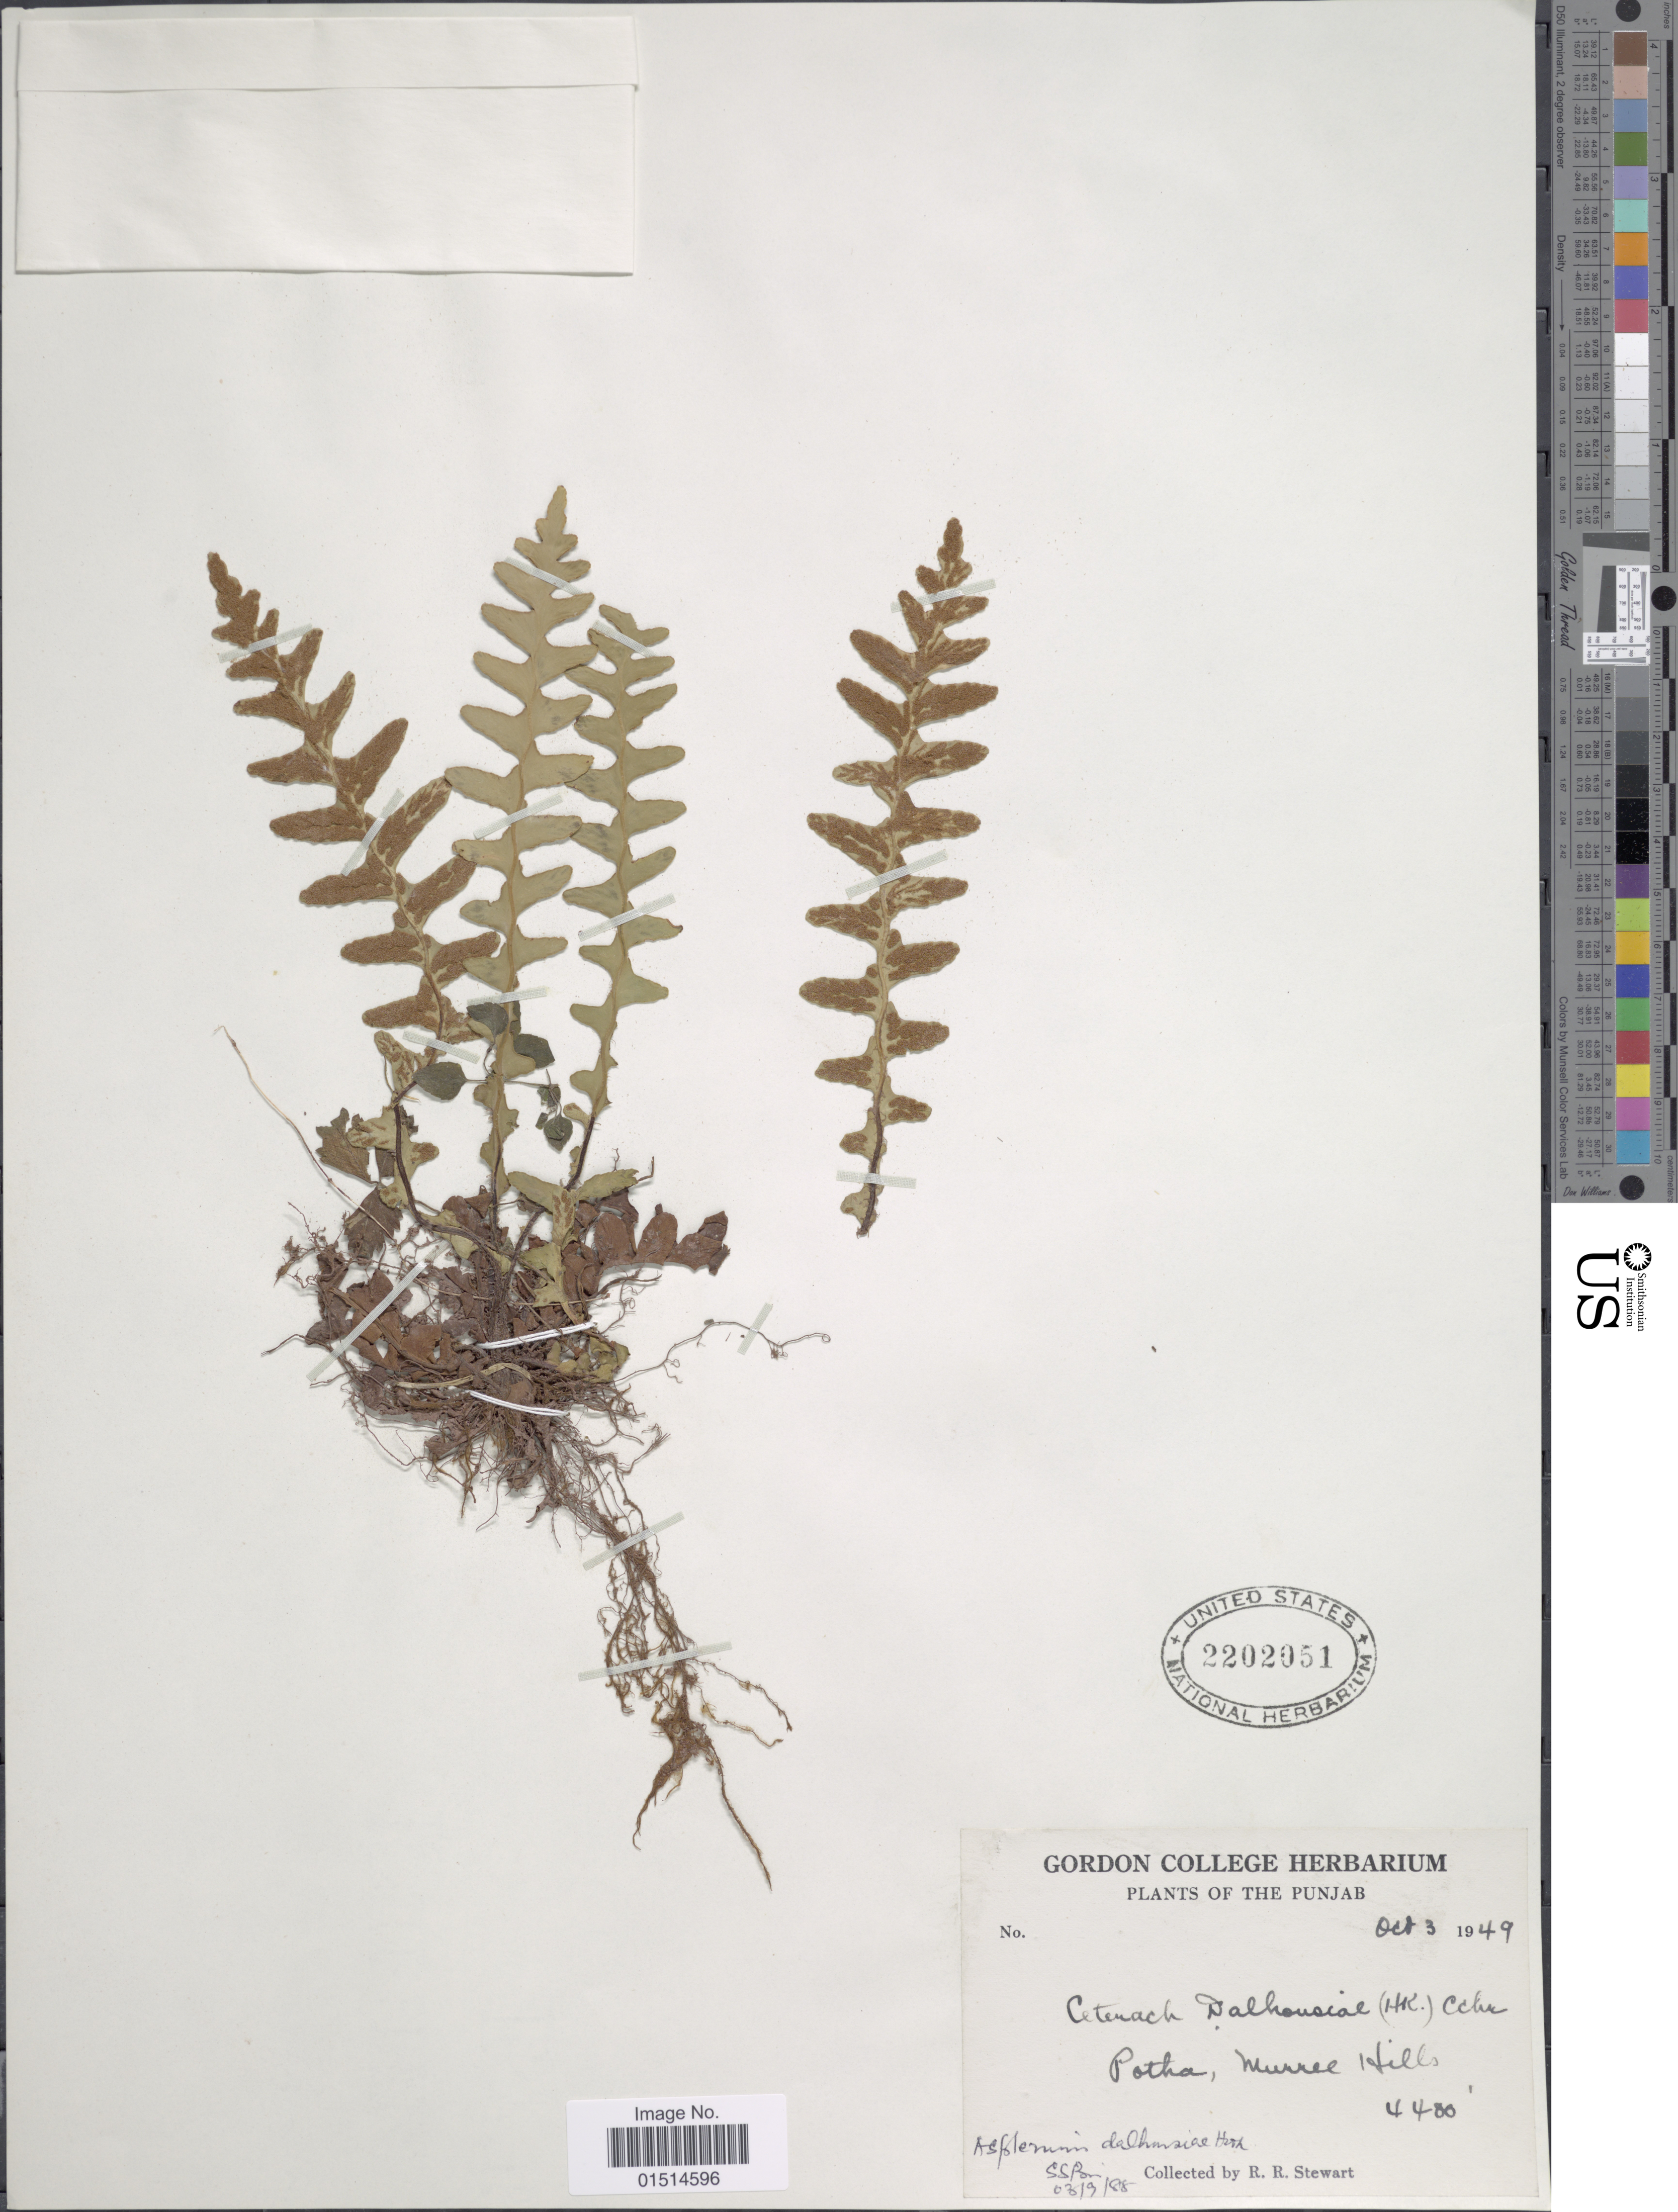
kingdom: Plantae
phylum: Tracheophyta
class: Polypodiopsida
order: Polypodiales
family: Aspleniaceae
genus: Asplenium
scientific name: Asplenium dalhousiae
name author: Hook.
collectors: R. R. Stewart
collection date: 1949-10-03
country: Pakistan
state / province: Punjab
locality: Punjab, Potha, Murree Hills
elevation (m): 1341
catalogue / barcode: US 2202051